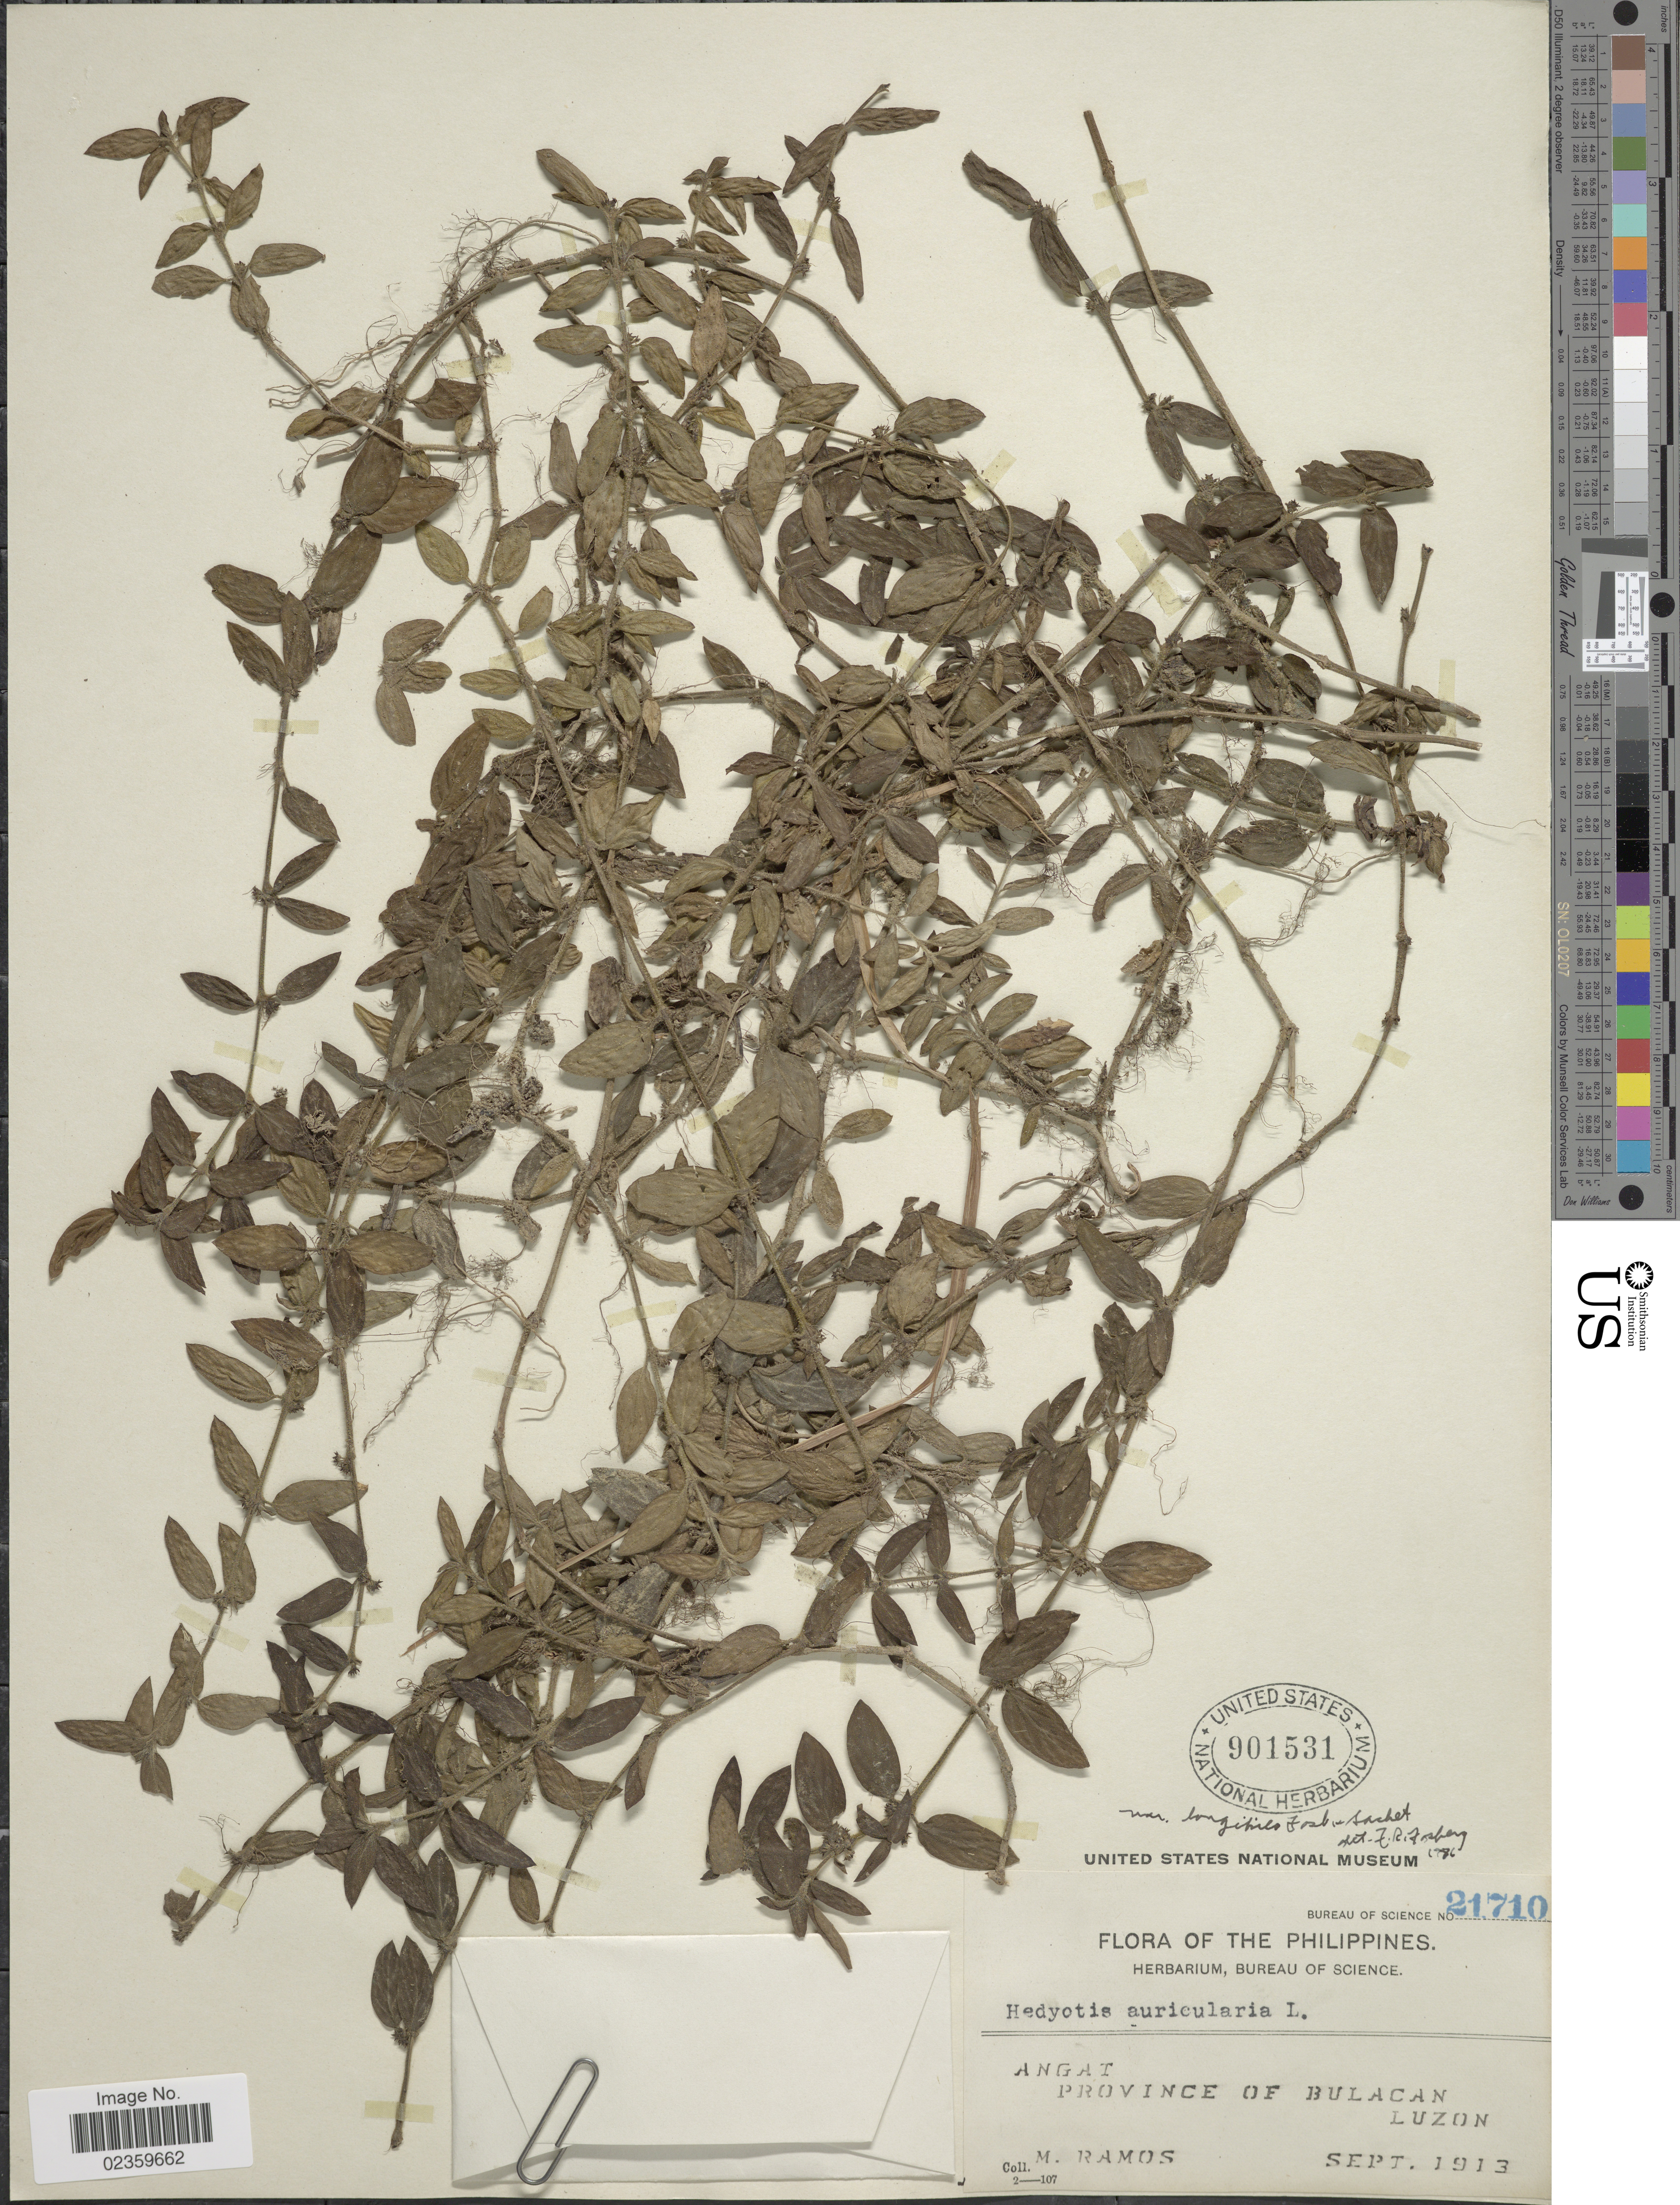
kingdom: Plantae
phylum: Tracheophyta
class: Magnoliopsida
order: Gentianales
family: Rubiaceae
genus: Exallage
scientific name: Exallage auricularia var. longipila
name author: Fosberg & Sachet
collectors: M. Ramos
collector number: Bureau of Science 21710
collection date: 1913-09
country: Philippines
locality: Angat. Province of Bulacan. Luzon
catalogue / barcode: US 901531